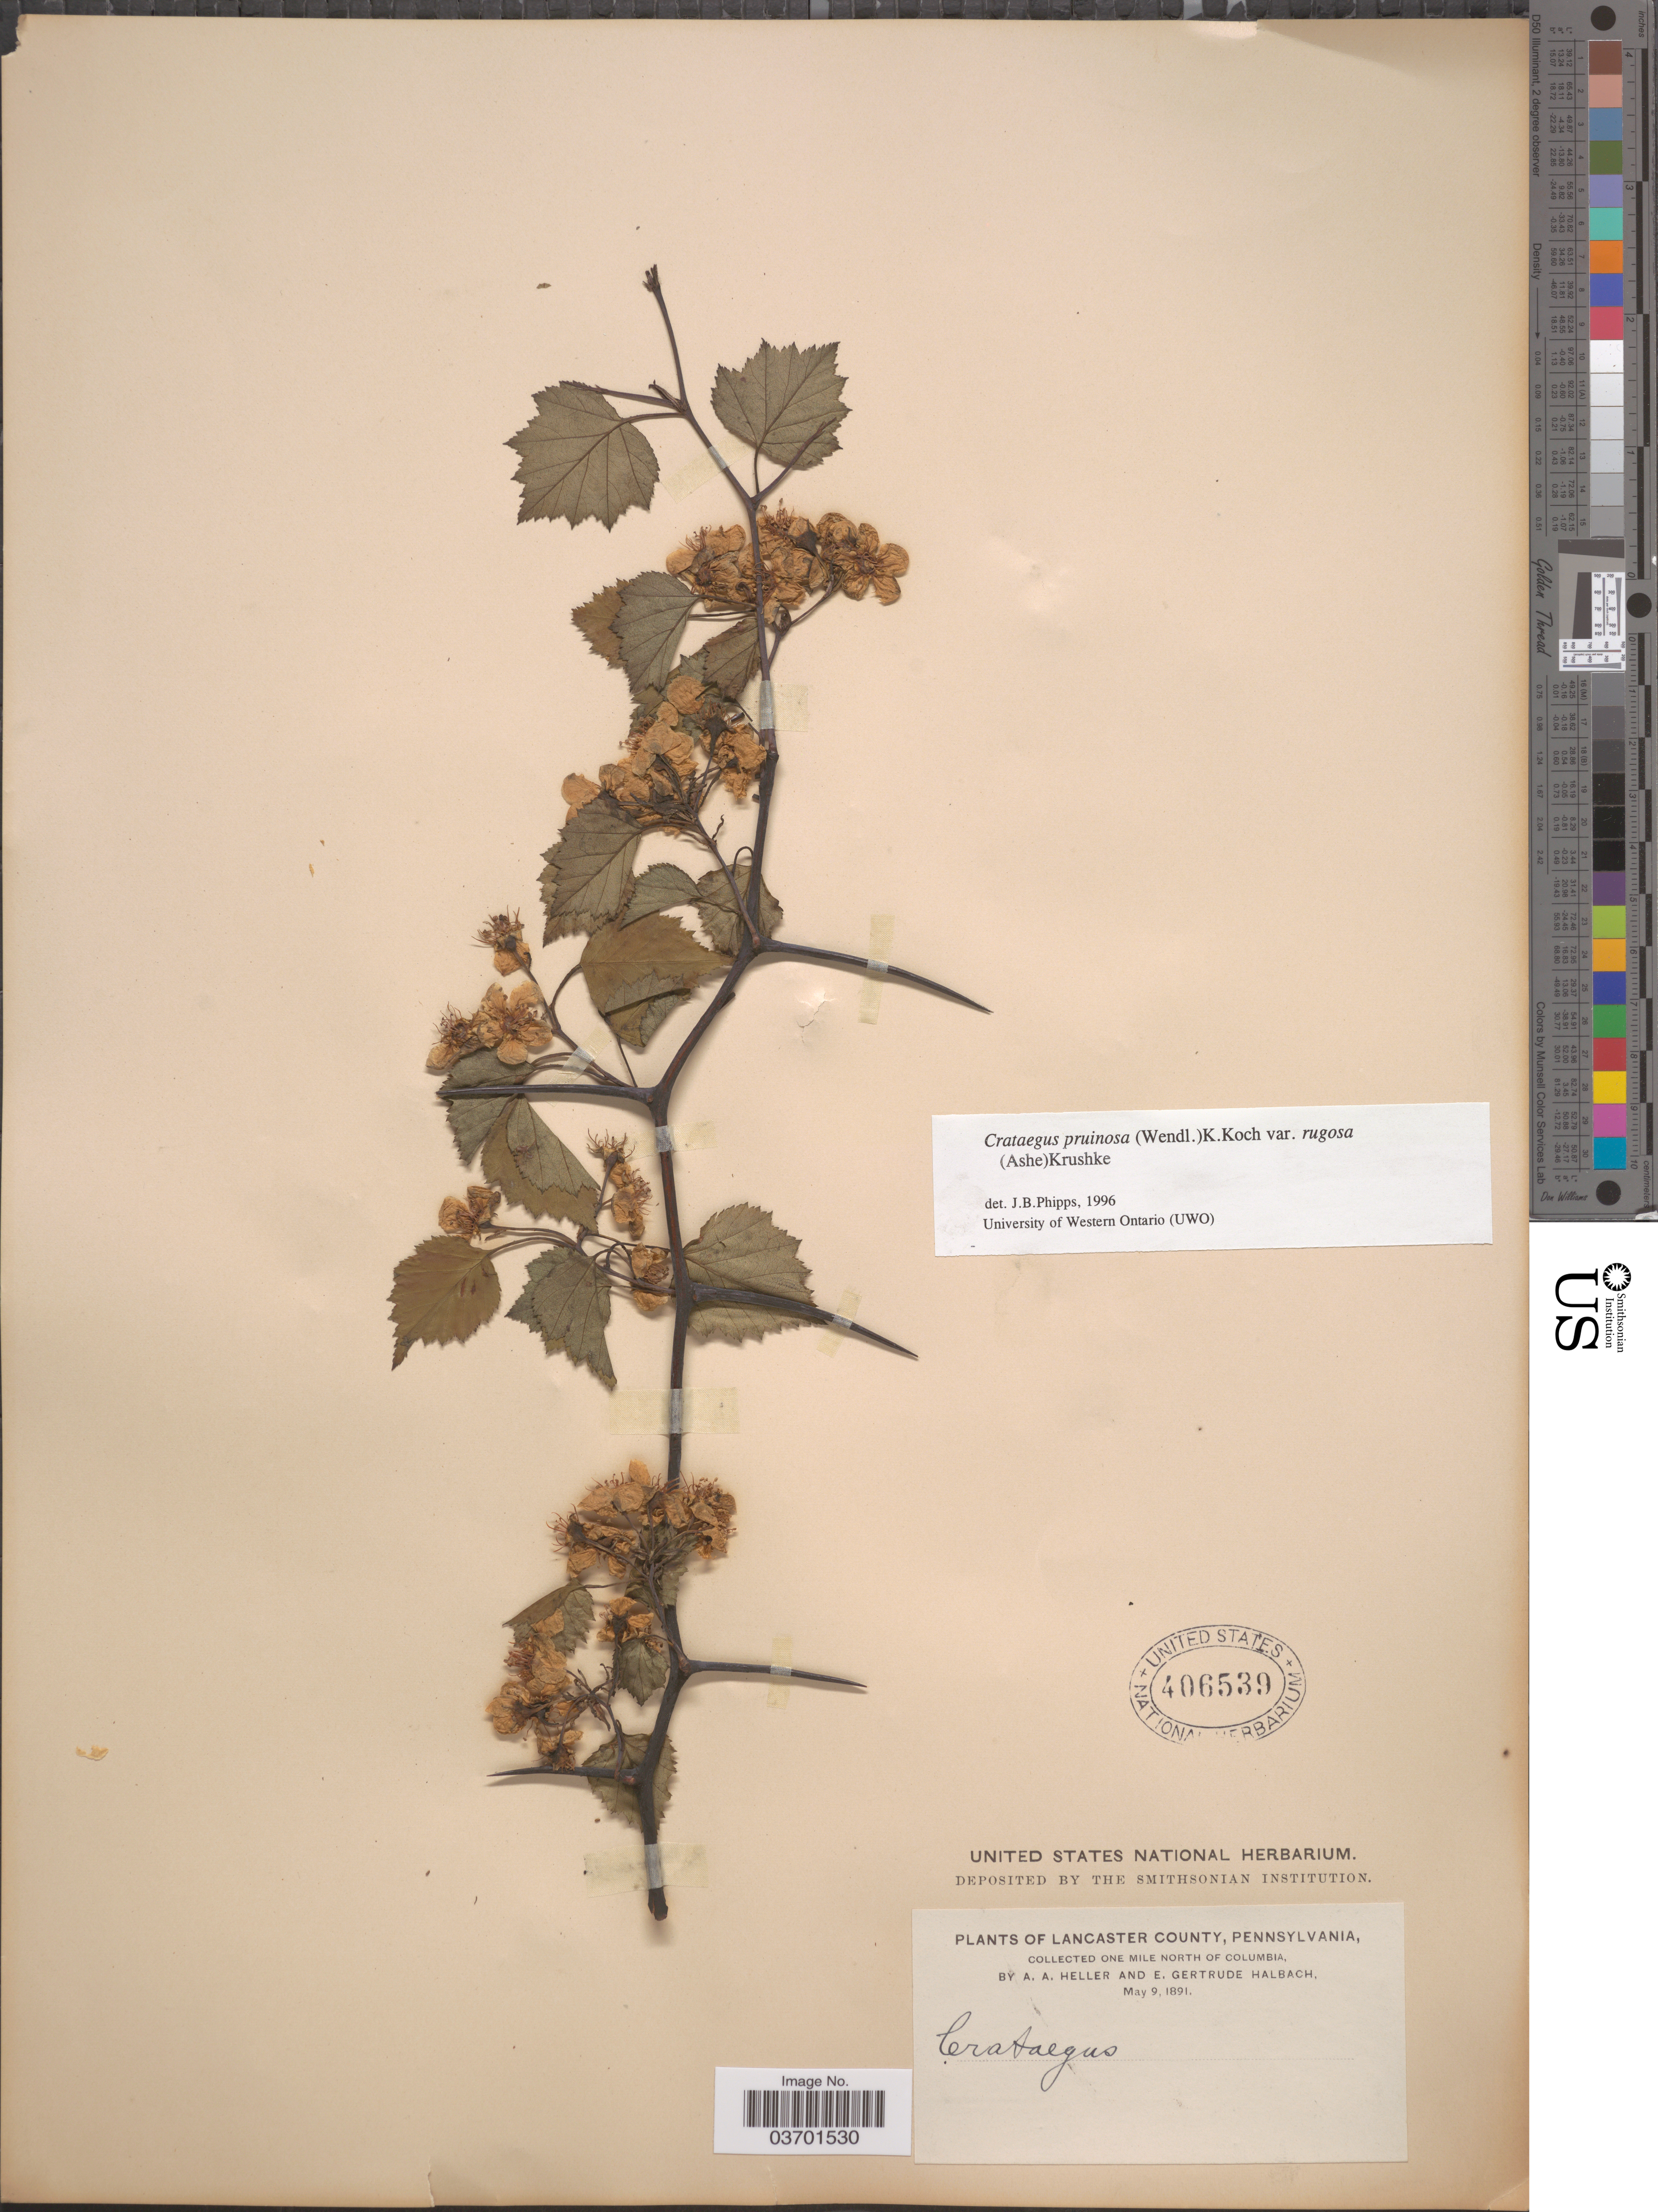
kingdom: Plantae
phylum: Tracheophyta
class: Magnoliopsida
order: Rosales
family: Rosaceae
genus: Crataegus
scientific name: Crataegus pruinosa var. rugosa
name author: (Ashe) Kruschke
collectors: A. A. Heller & E. G. Halbach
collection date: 1891-05-09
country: United States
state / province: Pennsylvania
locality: Lancaster County. One mile North of Columbia.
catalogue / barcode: US 406539